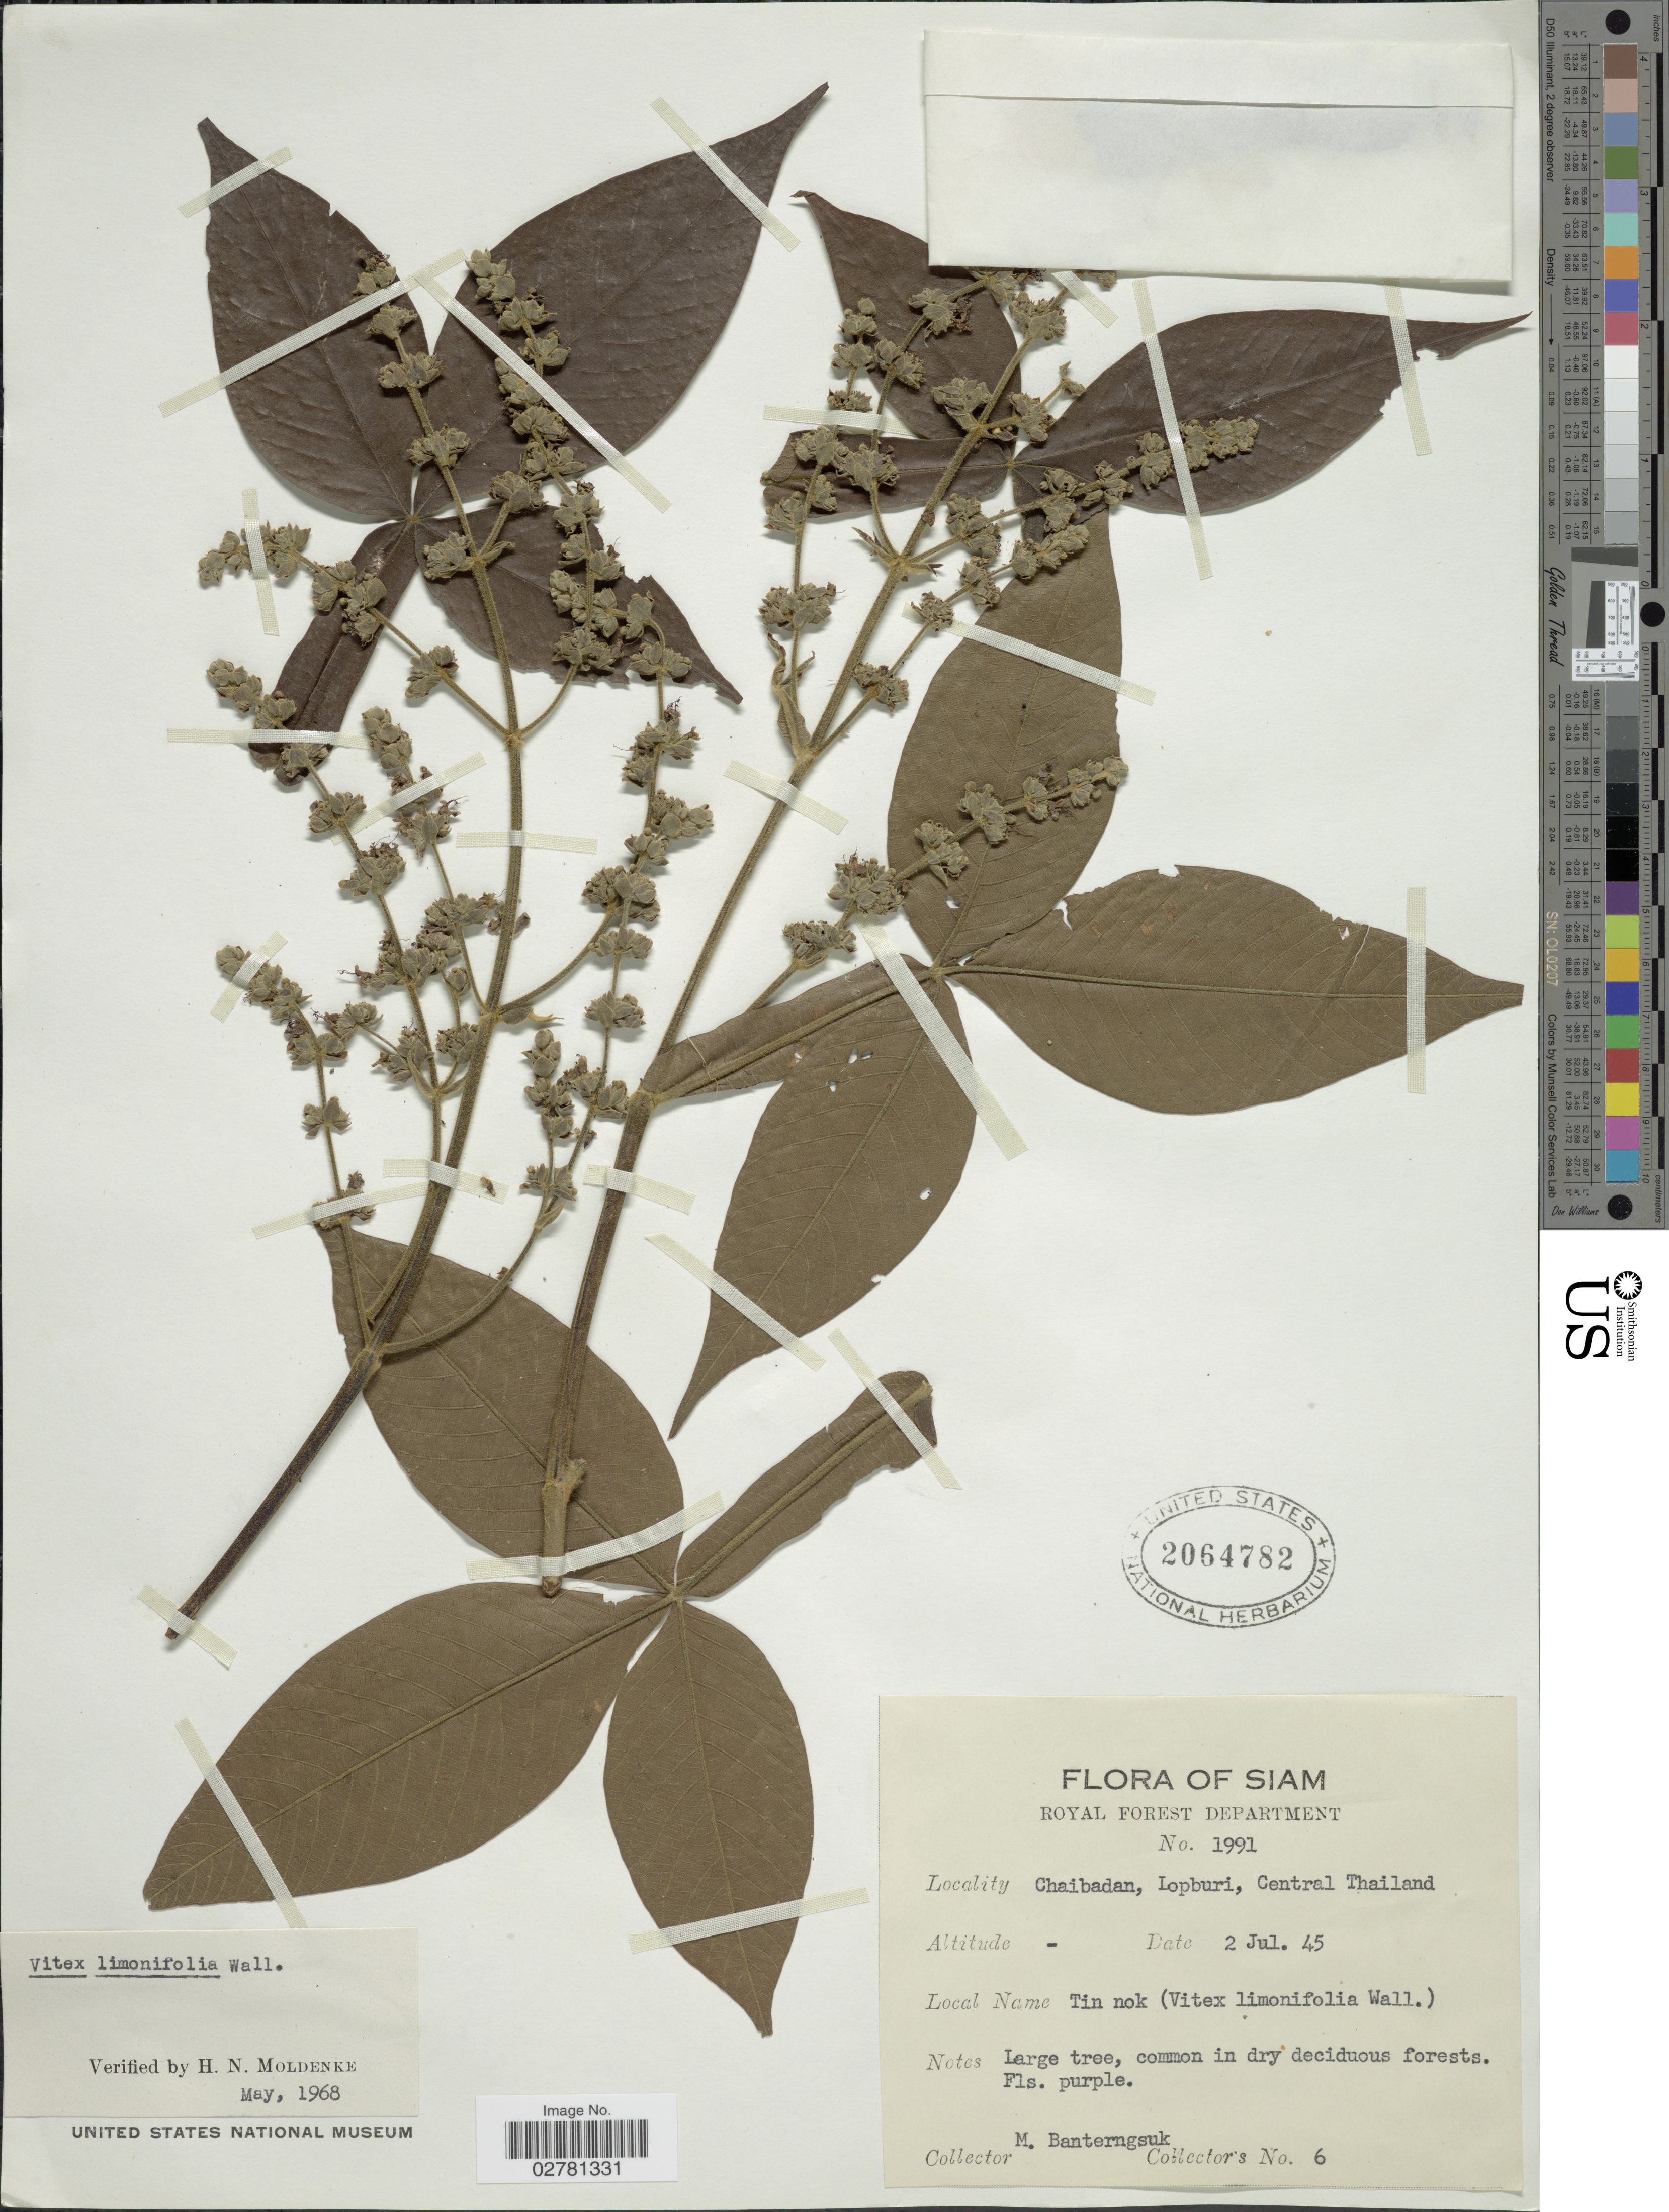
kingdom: Plantae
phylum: Tracheophyta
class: Magnoliopsida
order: Lamiales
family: Lamiaceae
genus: Vitex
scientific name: Vitex limonifolia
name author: Wall.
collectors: M. Banterngsuk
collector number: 6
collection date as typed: Transcribed d/m/y: 2/7/45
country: Thailand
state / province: Lop Buri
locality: Siam. Chaibadan, Lopburi, Central Thailand.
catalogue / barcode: US 2064782